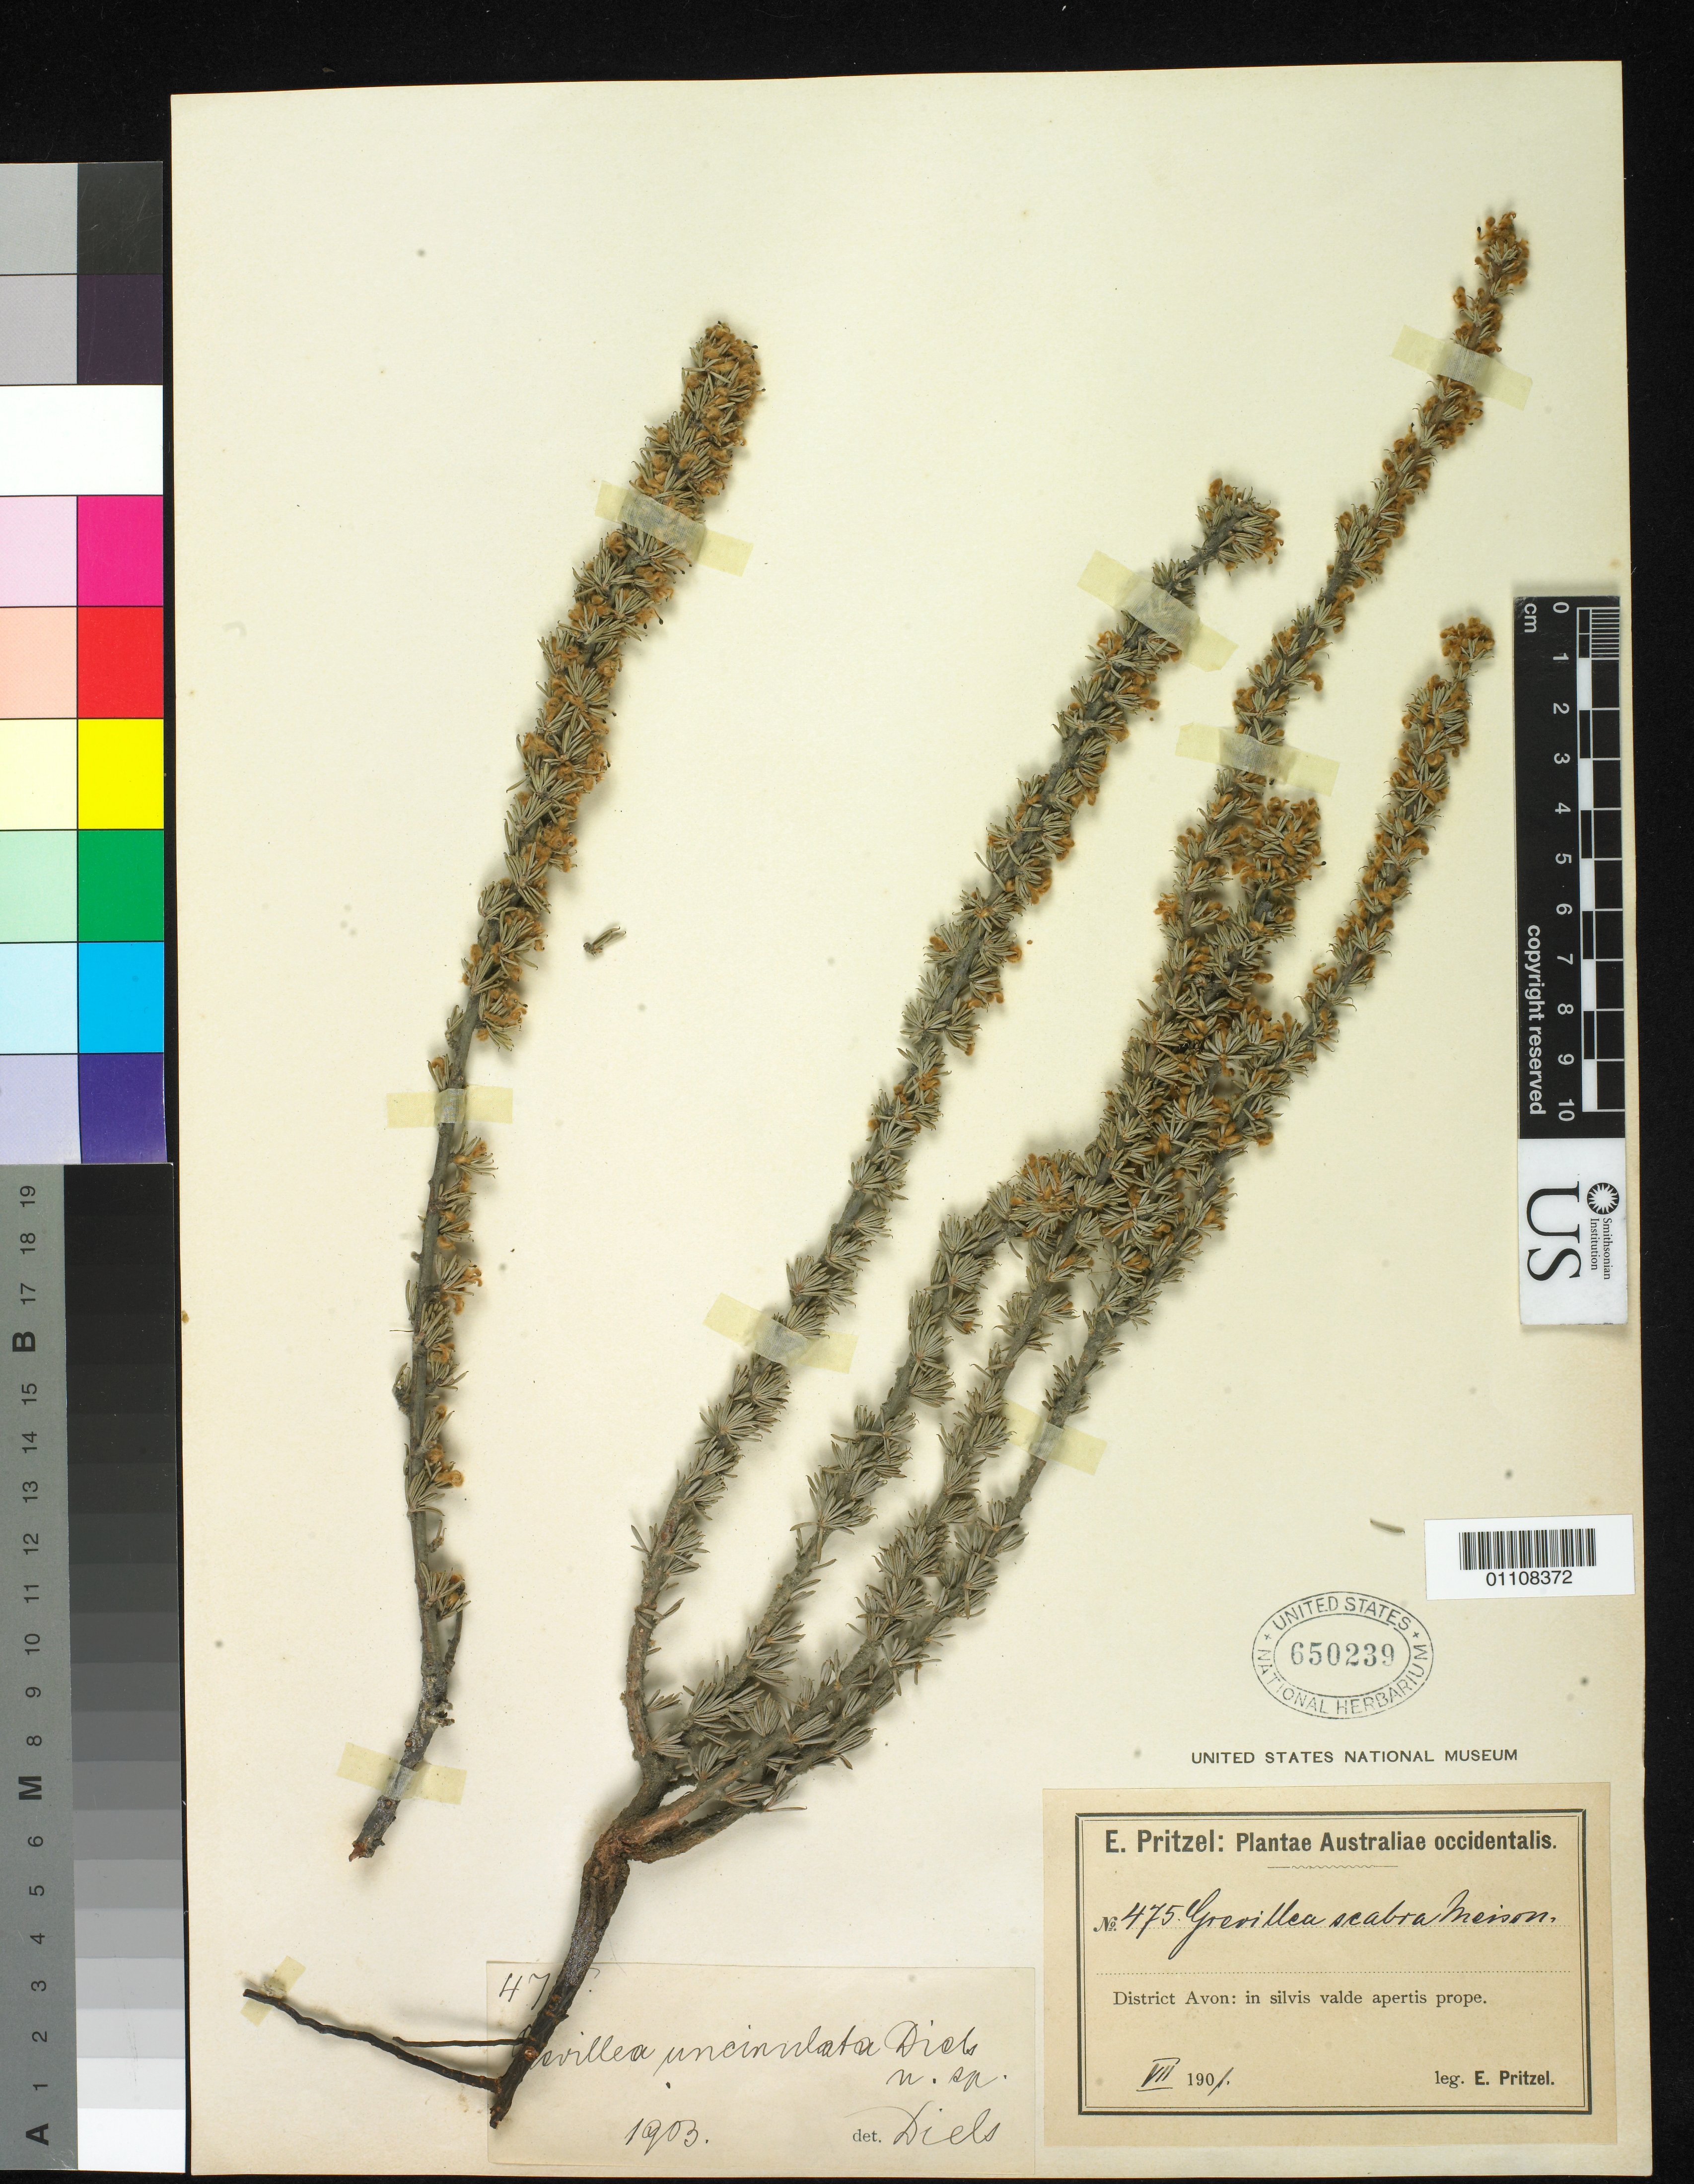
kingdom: Plantae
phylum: Tracheophyta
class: Magnoliopsida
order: Proteales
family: Proteaceae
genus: Grevillea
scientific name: Grevillea uncinulata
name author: Diels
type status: Syntype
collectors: E. G. Pritzel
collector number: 475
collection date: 1901-07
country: Australia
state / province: Western Australia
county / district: Avon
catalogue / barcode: US 650239